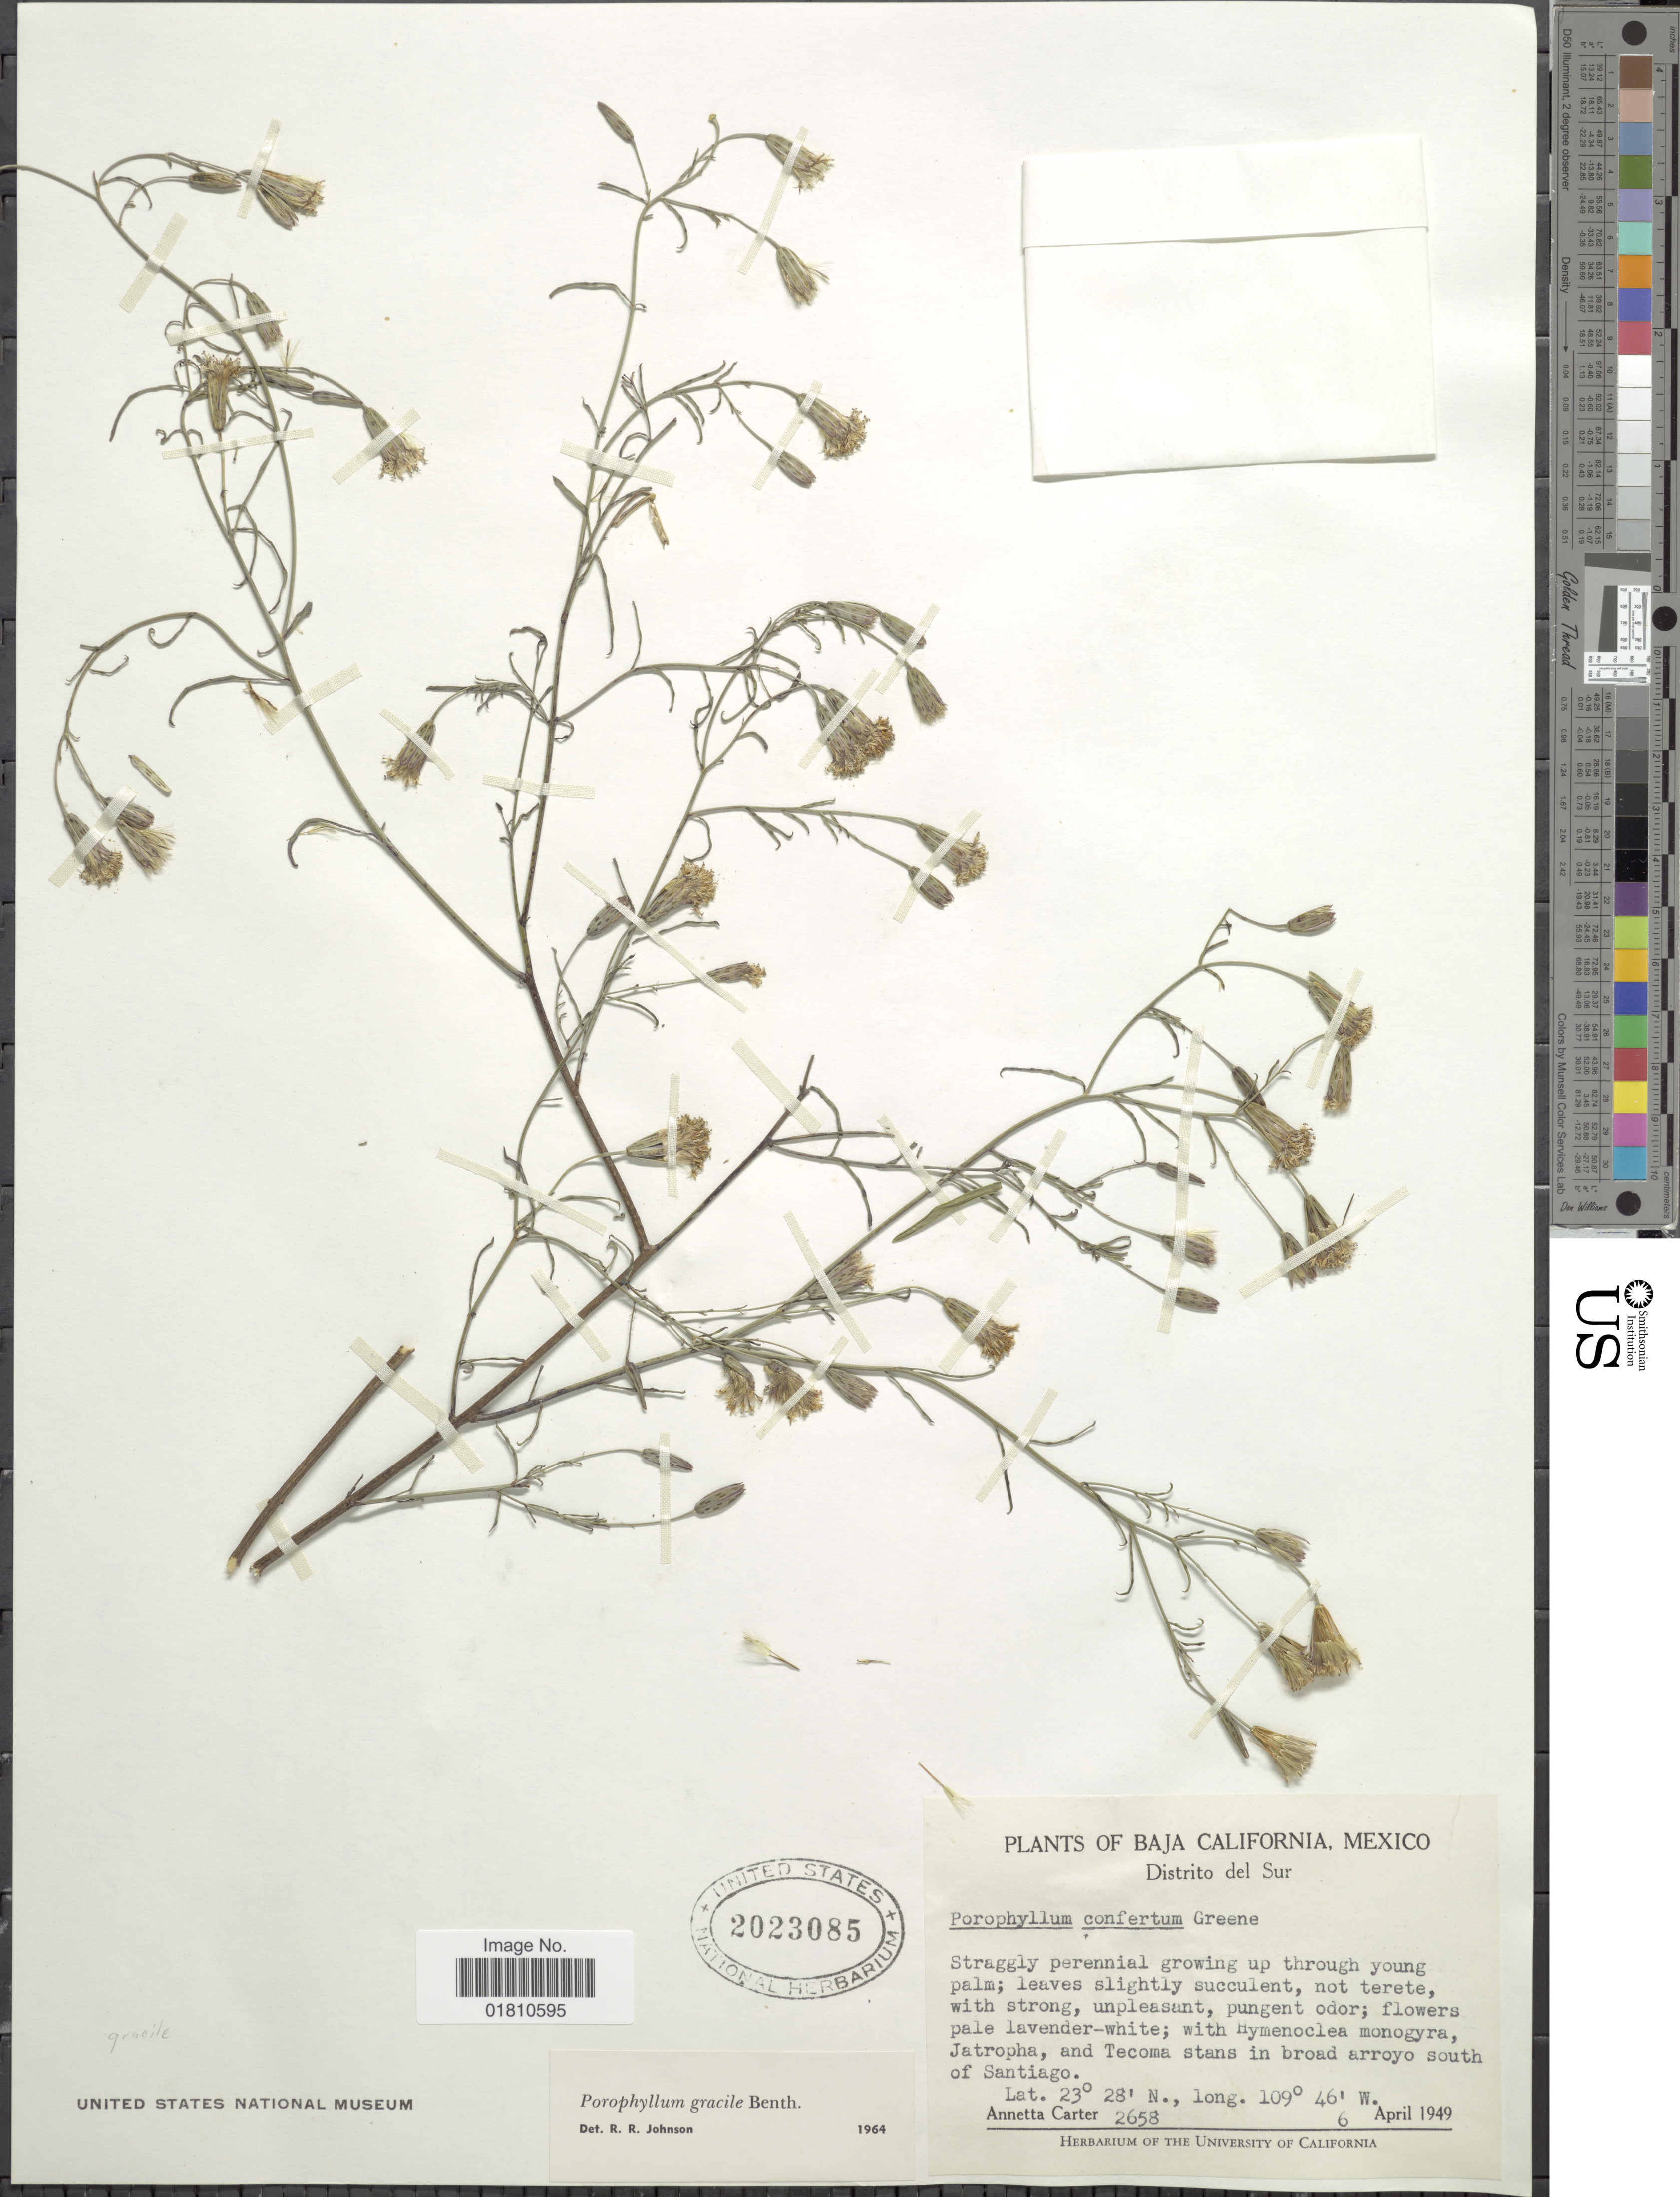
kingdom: Plantae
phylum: Tracheophyta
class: Magnoliopsida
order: Asterales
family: Asteraceae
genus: Porophyllum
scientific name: Porophyllum gracile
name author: Benth.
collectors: A. Carter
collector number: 2658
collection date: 1949-04-06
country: Mexico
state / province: Baja California Sur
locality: Distrito del Sur, growing up through young palm, in broad arroyo south of Santiago.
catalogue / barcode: US 2023085